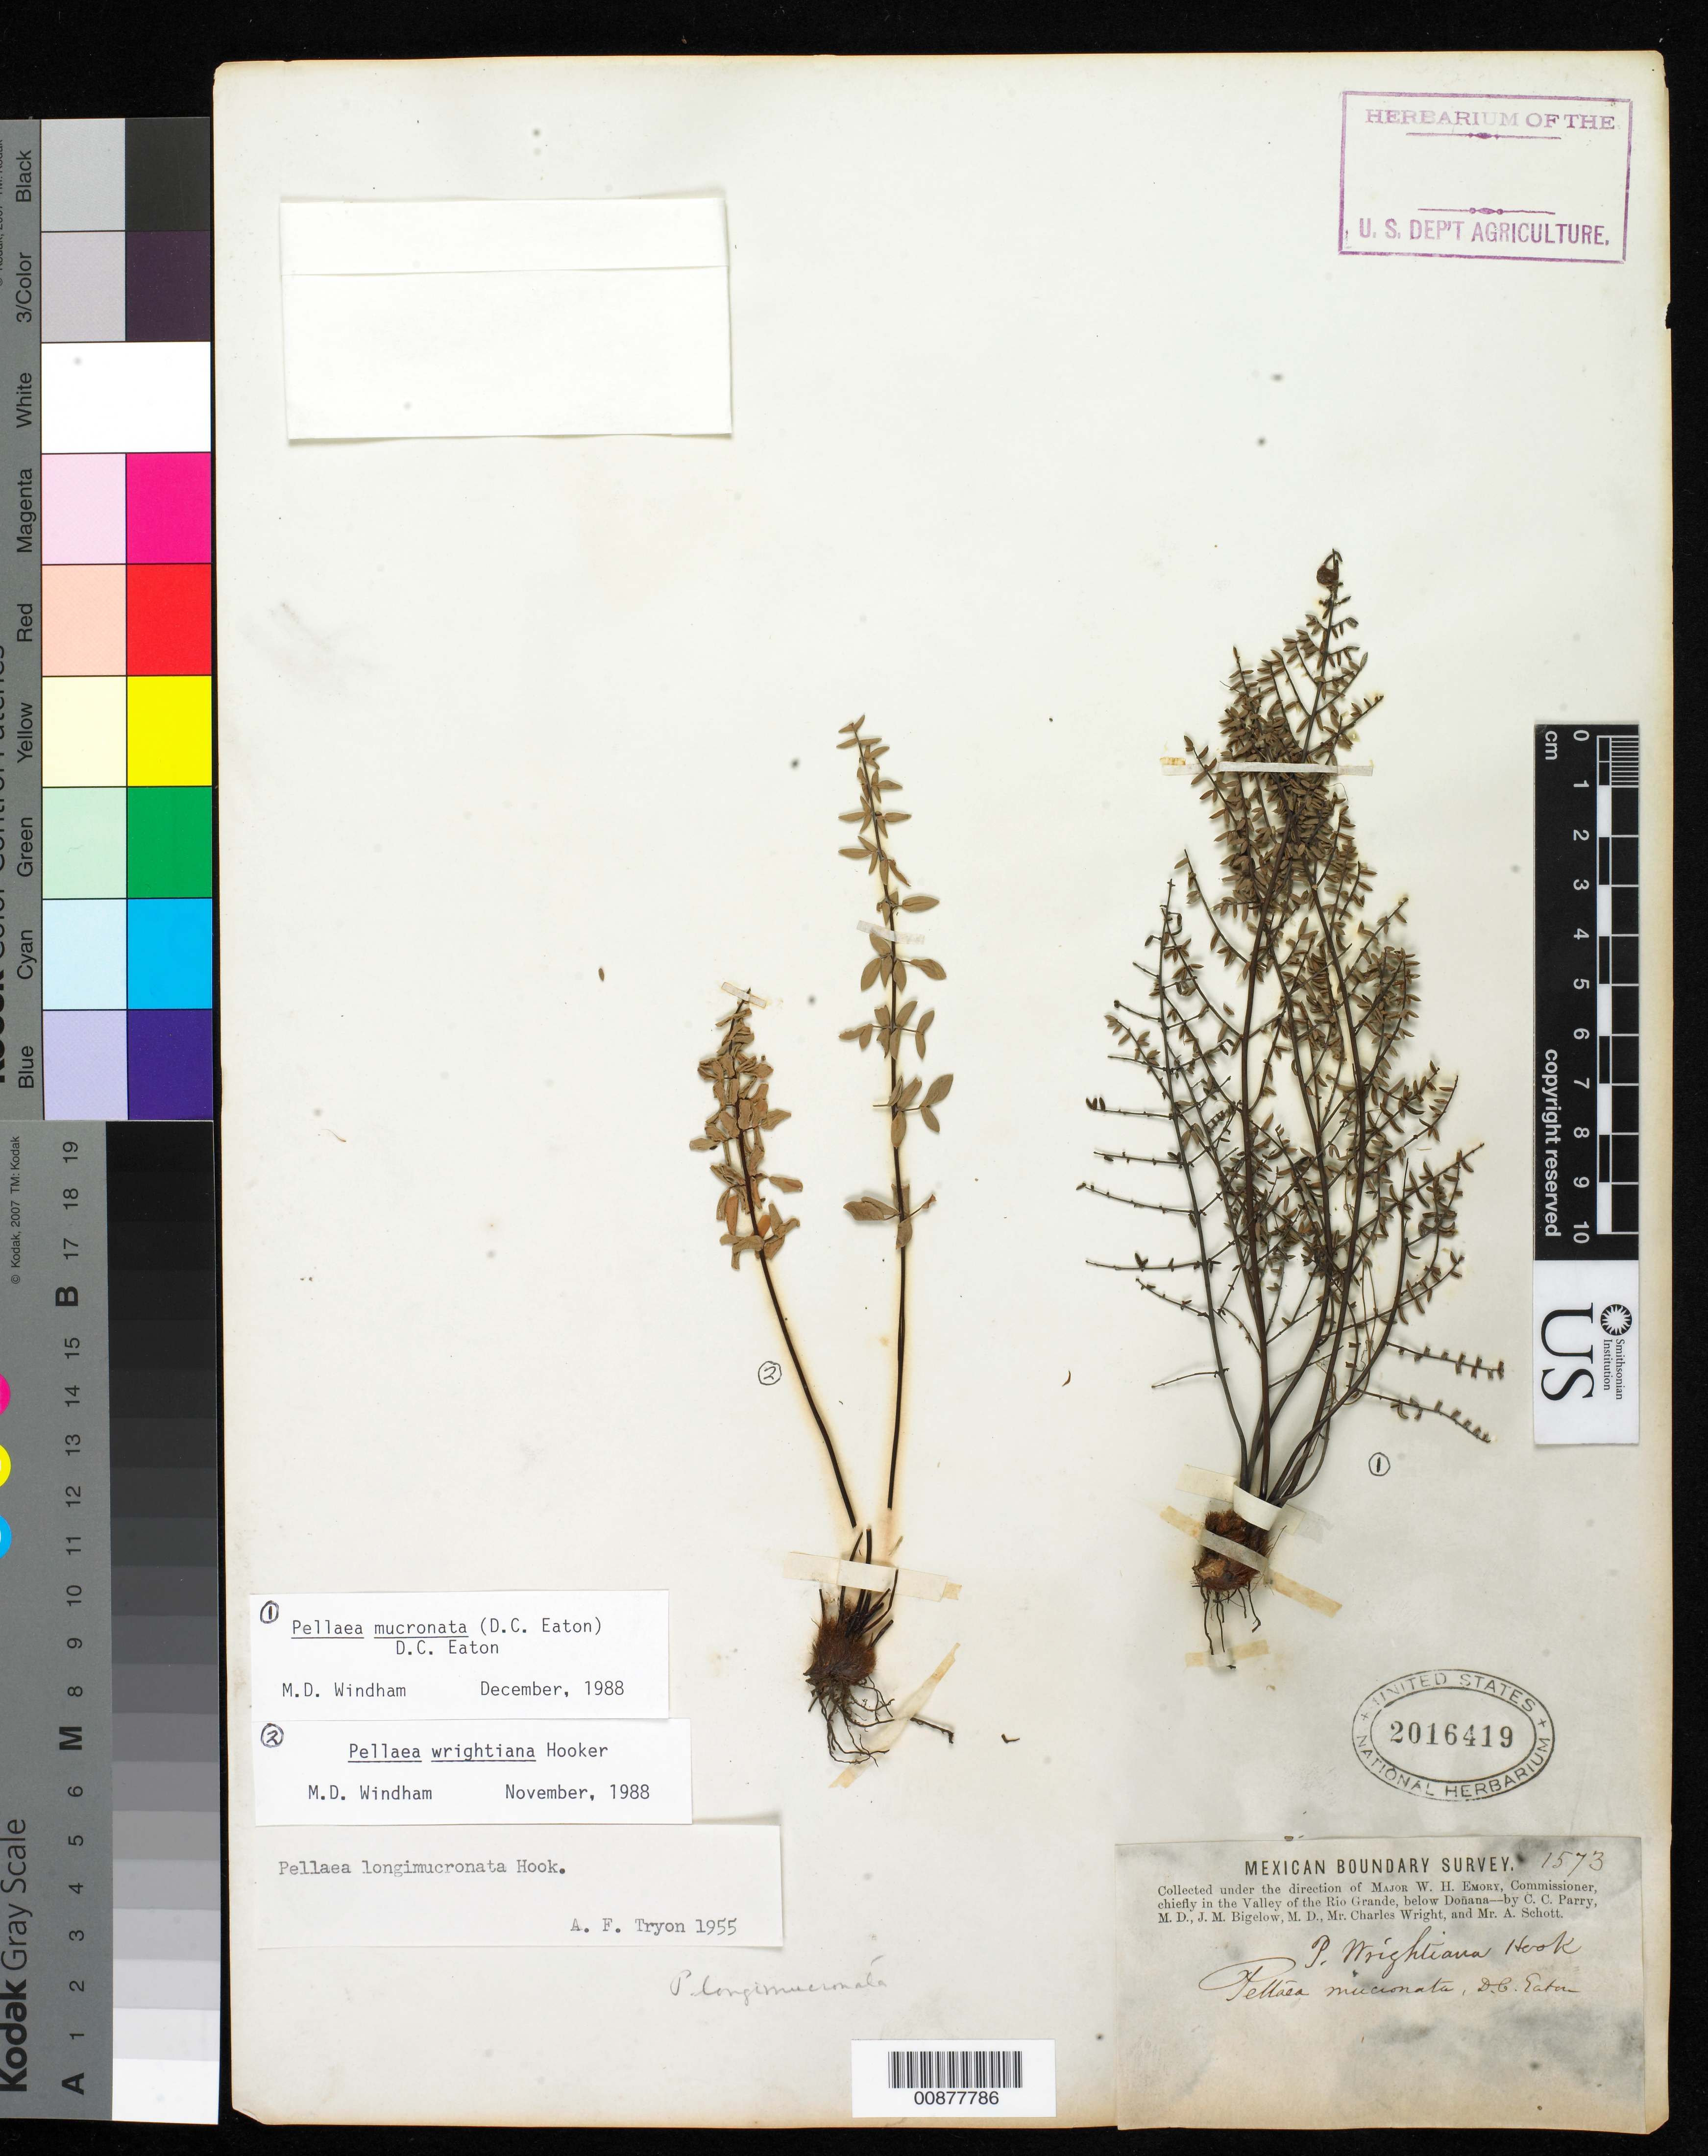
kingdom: Plantae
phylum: Tracheophyta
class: Polypodiopsida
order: Polypodiales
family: Pteridaceae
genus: Pellaea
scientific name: Pellaea mucronata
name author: (D.C. Eaton) D.C. Eaton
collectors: C. C. Parry, J. M. Bigelow, C. Wright & A. C. V. Schott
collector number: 1573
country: United States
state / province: New Mexico / Texas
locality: Valley of the Rio Grande, below Doñana.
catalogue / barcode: US 2016419